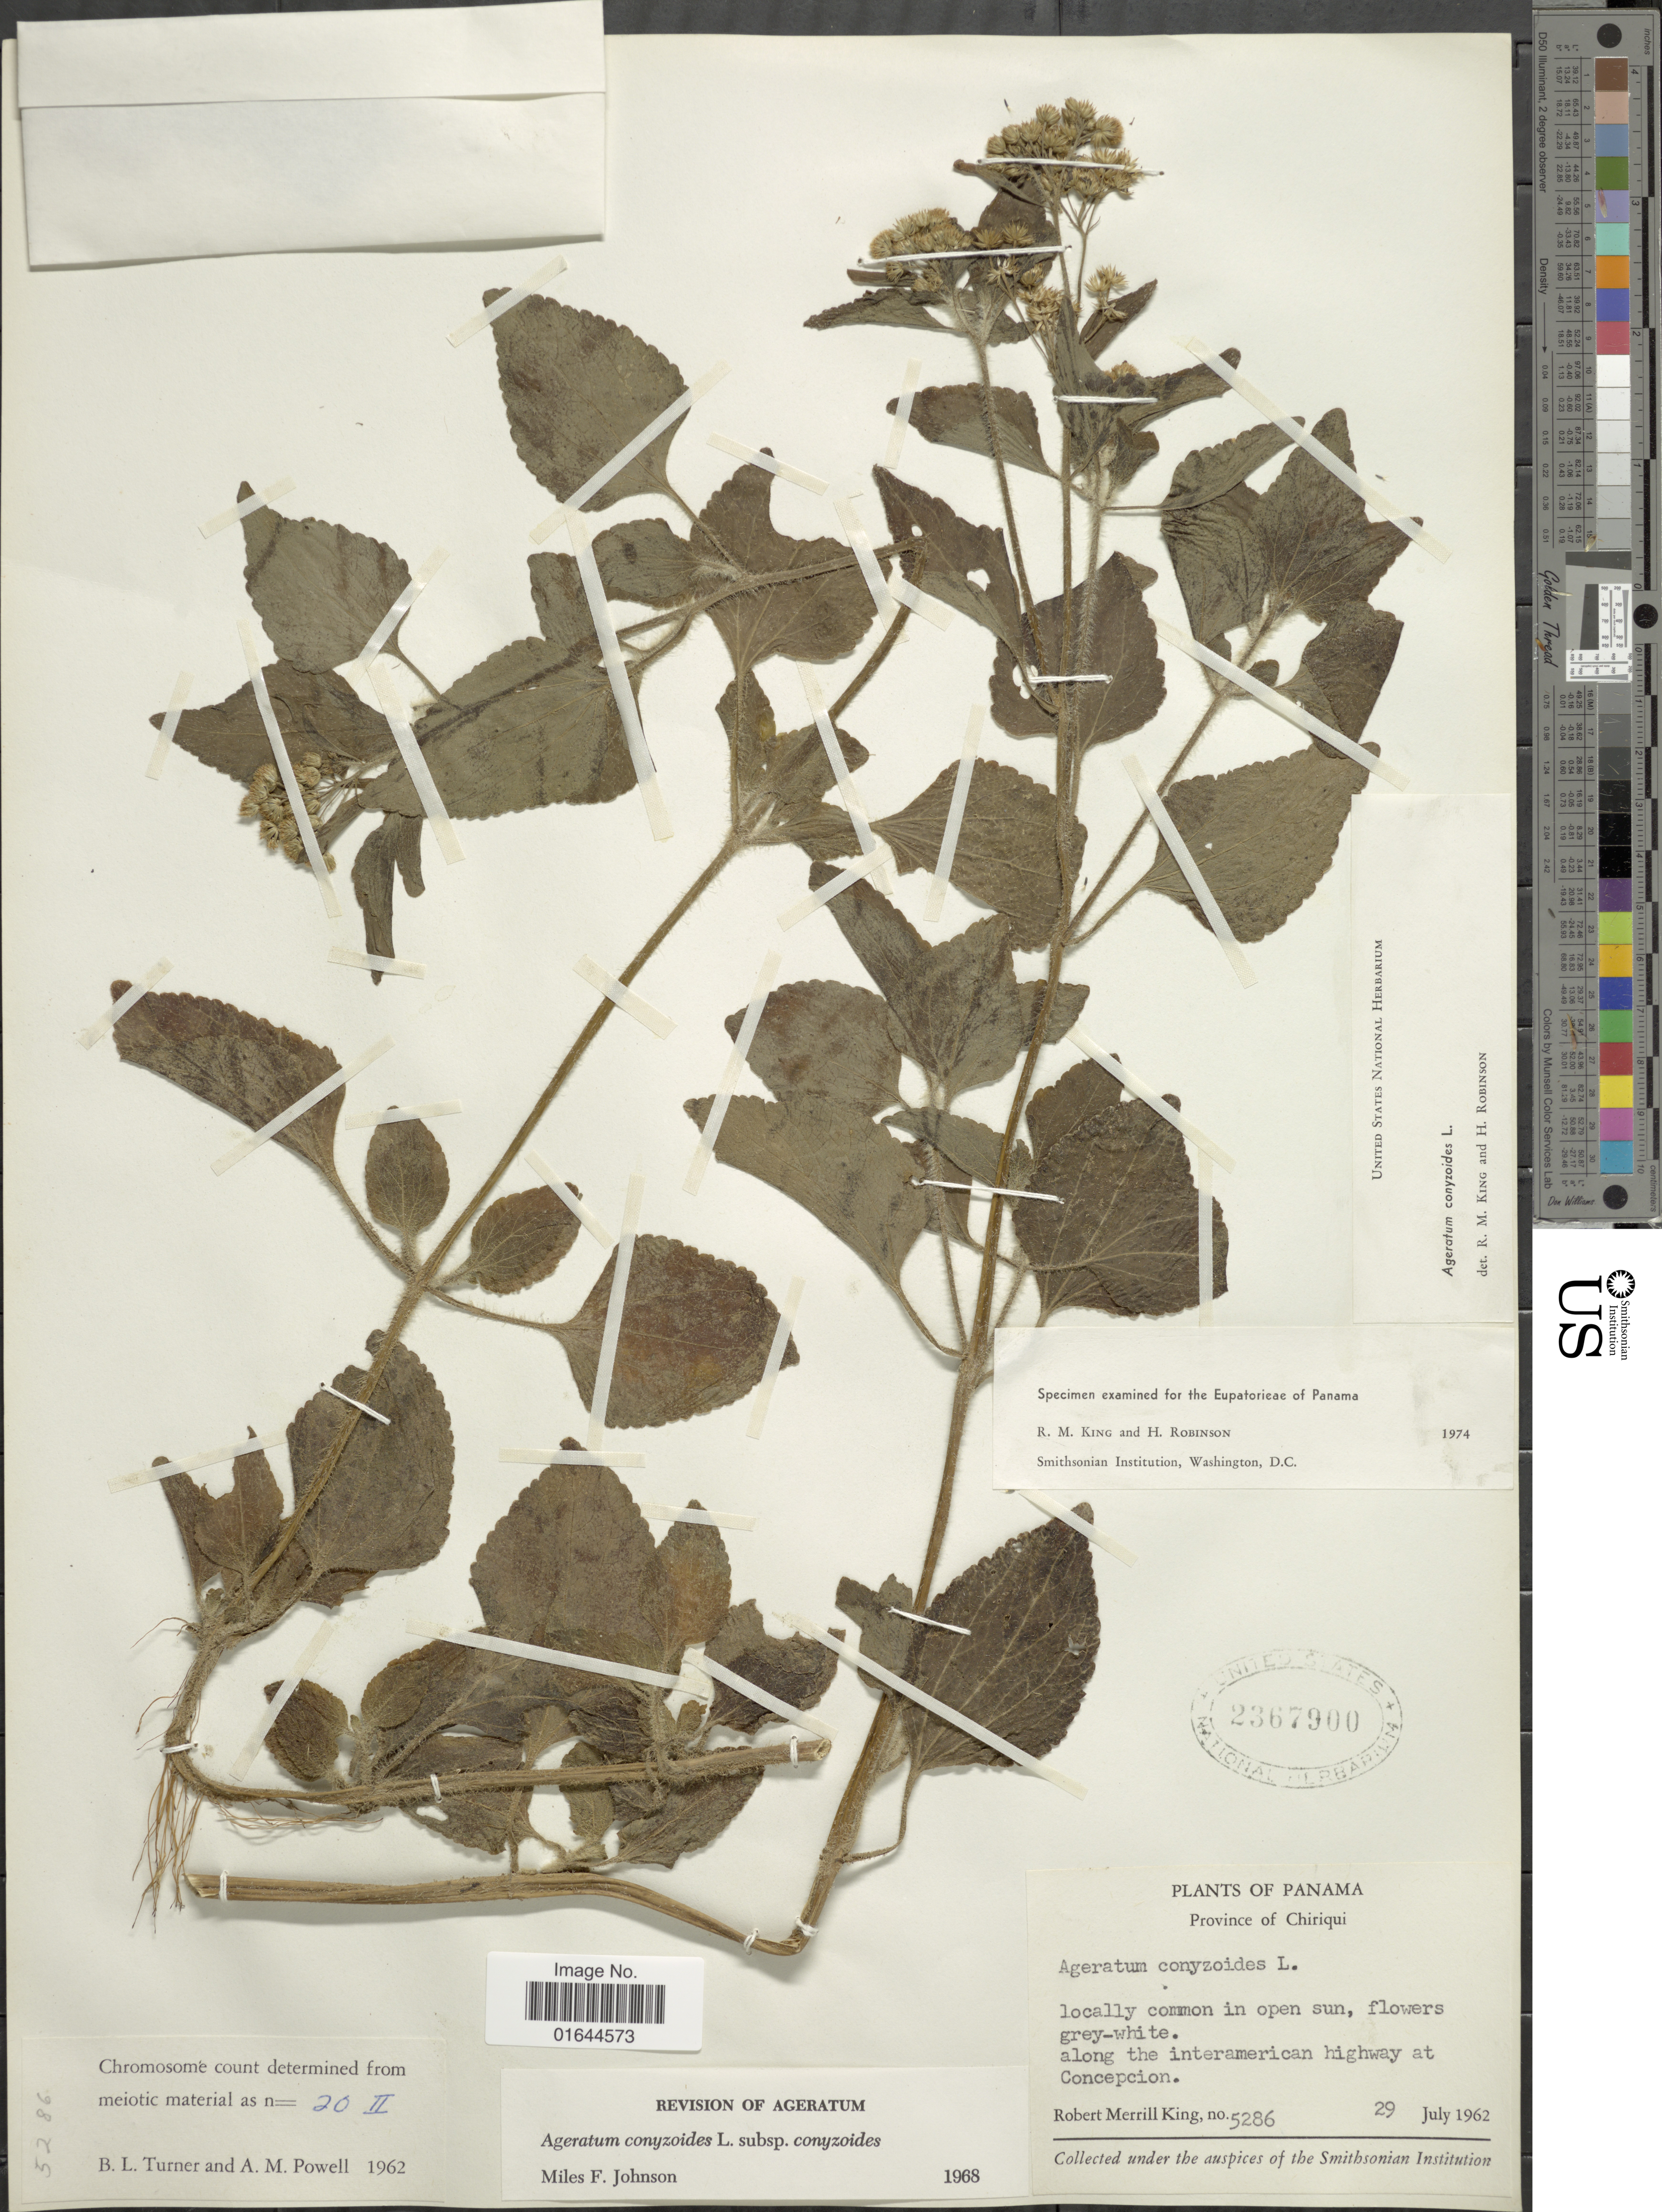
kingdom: Plantae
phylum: Tracheophyta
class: Magnoliopsida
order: Asterales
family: Asteraceae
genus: Ageratum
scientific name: Ageratum conyzoides subsp. conyzoides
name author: L.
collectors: R. M. King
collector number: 5286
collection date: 1962-07-29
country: Panama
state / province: Chiriqui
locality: Panama, Province of Chiriqui, Along the interamerican highway at Concepcion.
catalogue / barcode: US 2367900